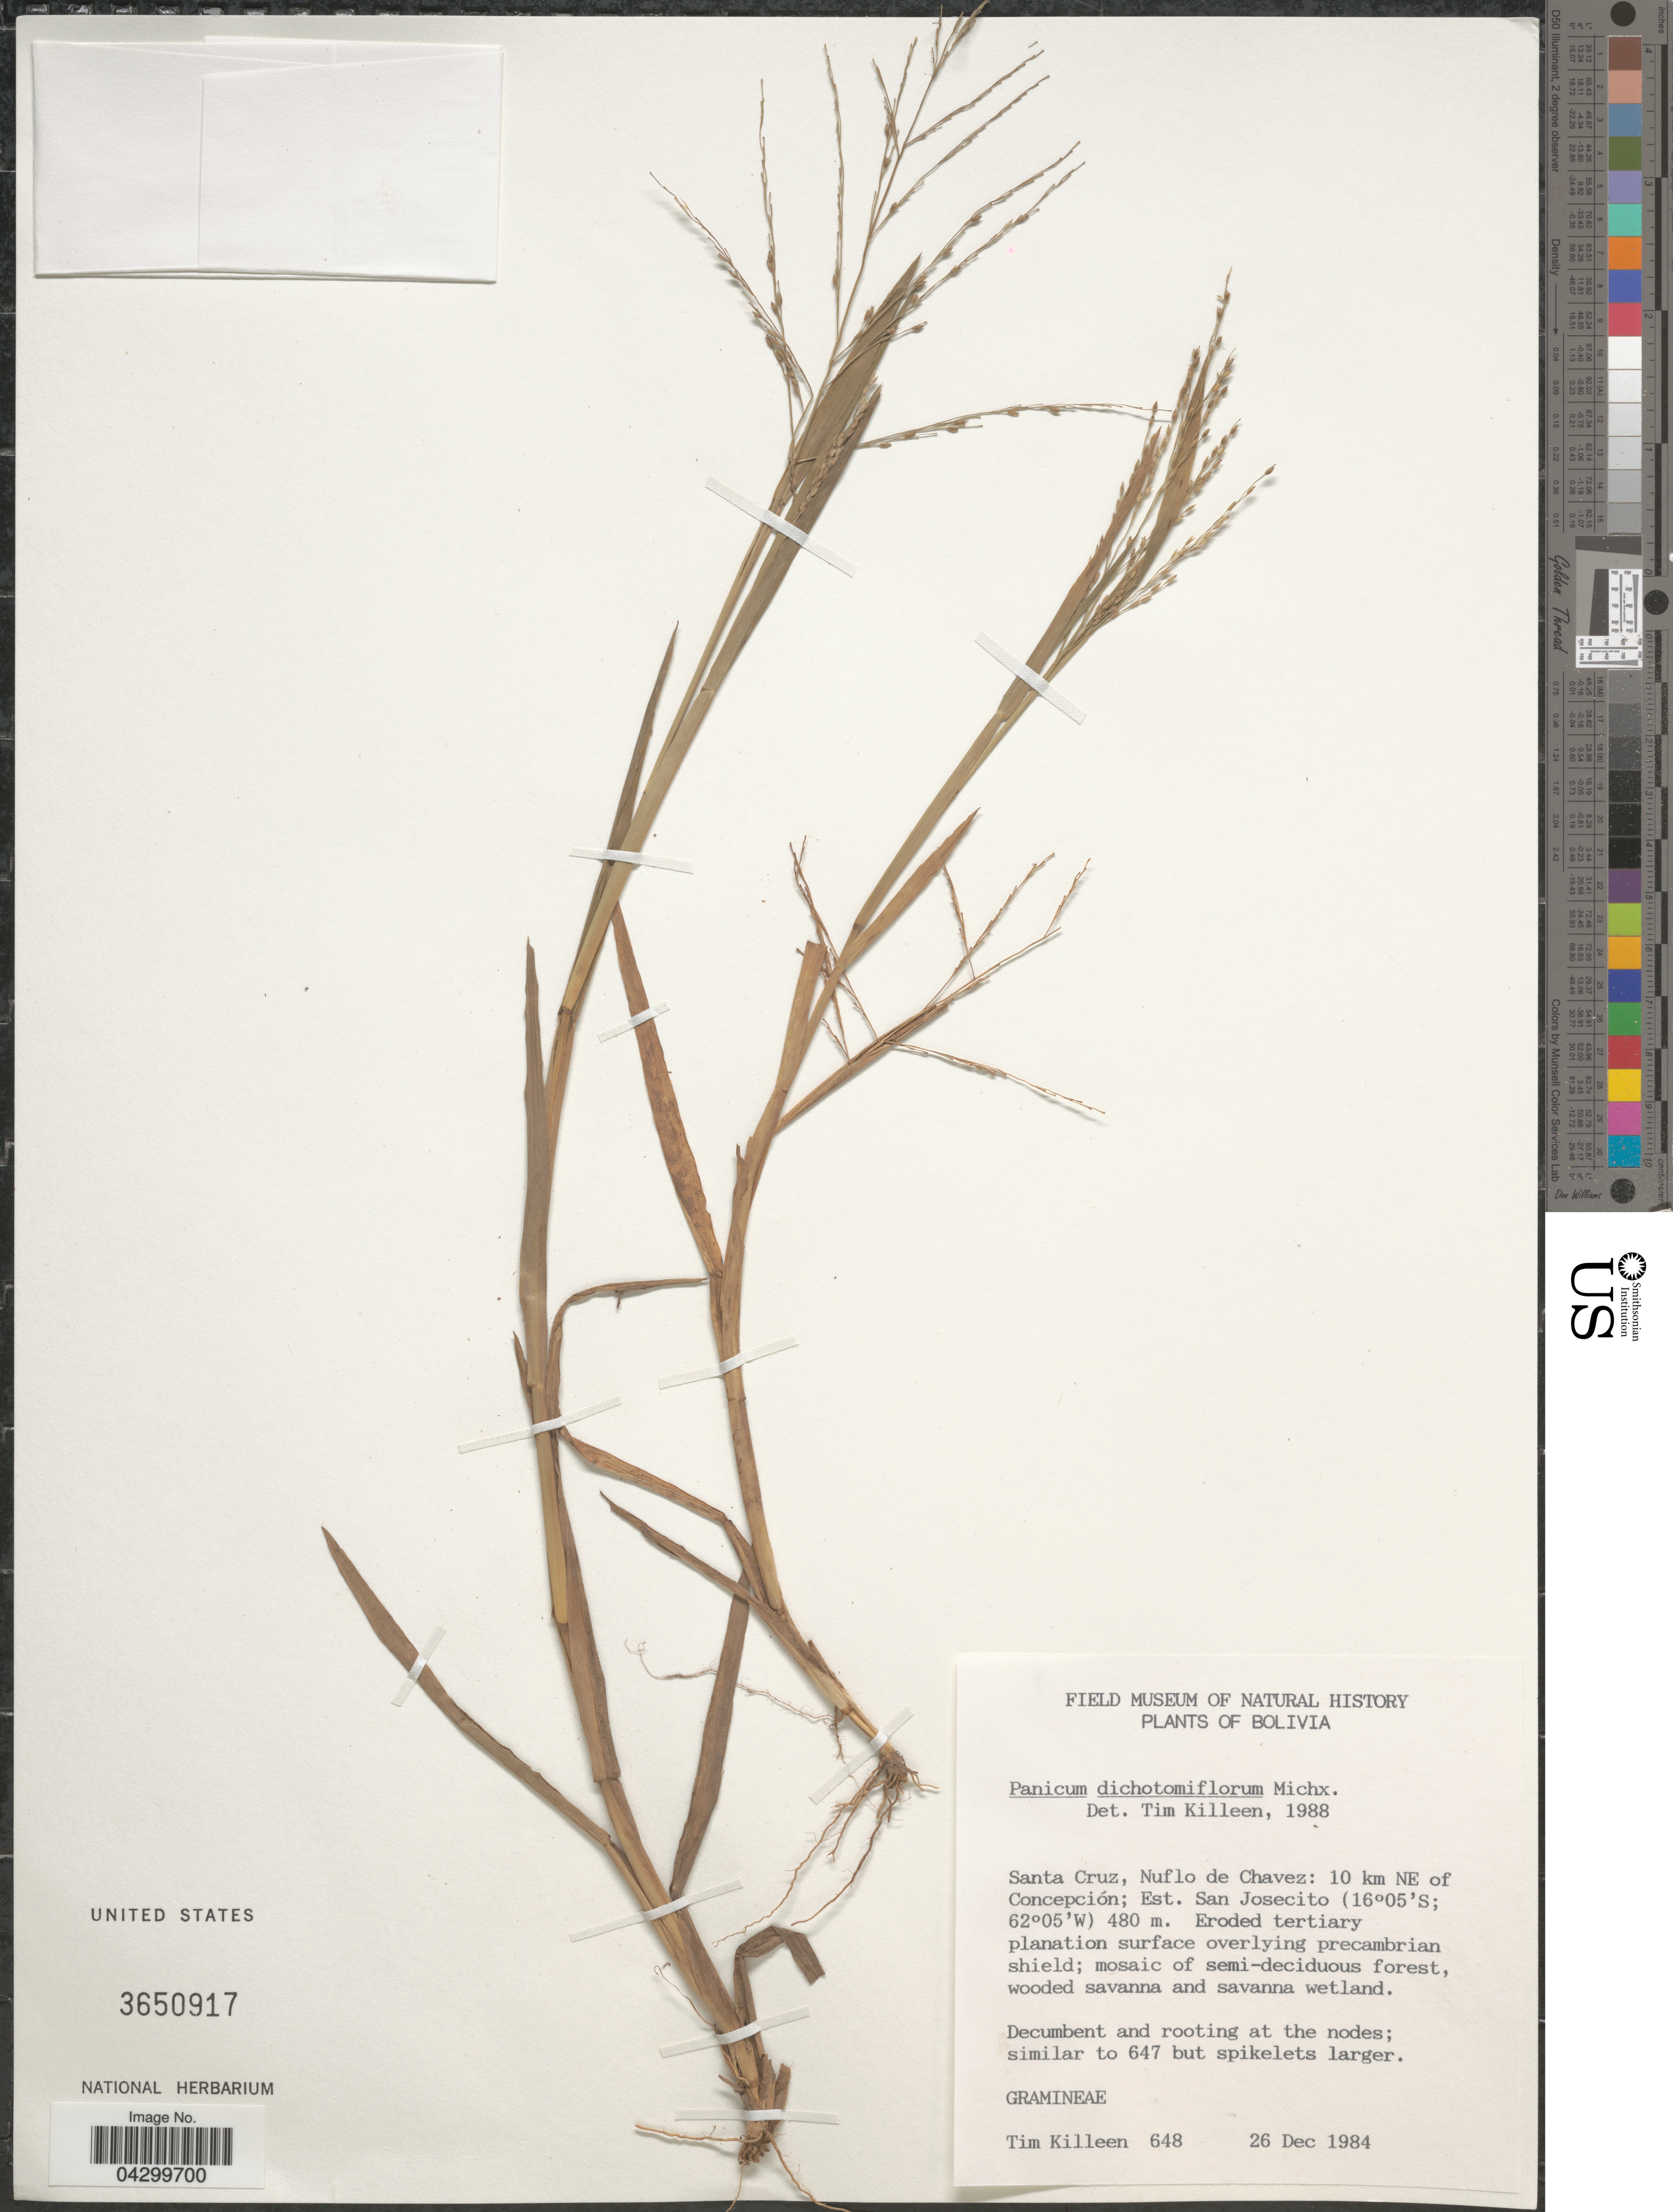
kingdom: Plantae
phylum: Tracheophyta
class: Liliopsida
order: Poales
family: Poaceae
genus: Panicum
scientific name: Panicum dichotomiflorum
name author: Michx.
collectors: T. J. Killeen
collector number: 648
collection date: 1984-12-26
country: Bolivia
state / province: Santa Cruz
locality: Nuflo de Chavez: 10 km NE of Concepción; Est. San Josecito.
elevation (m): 480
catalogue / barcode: US 3650917